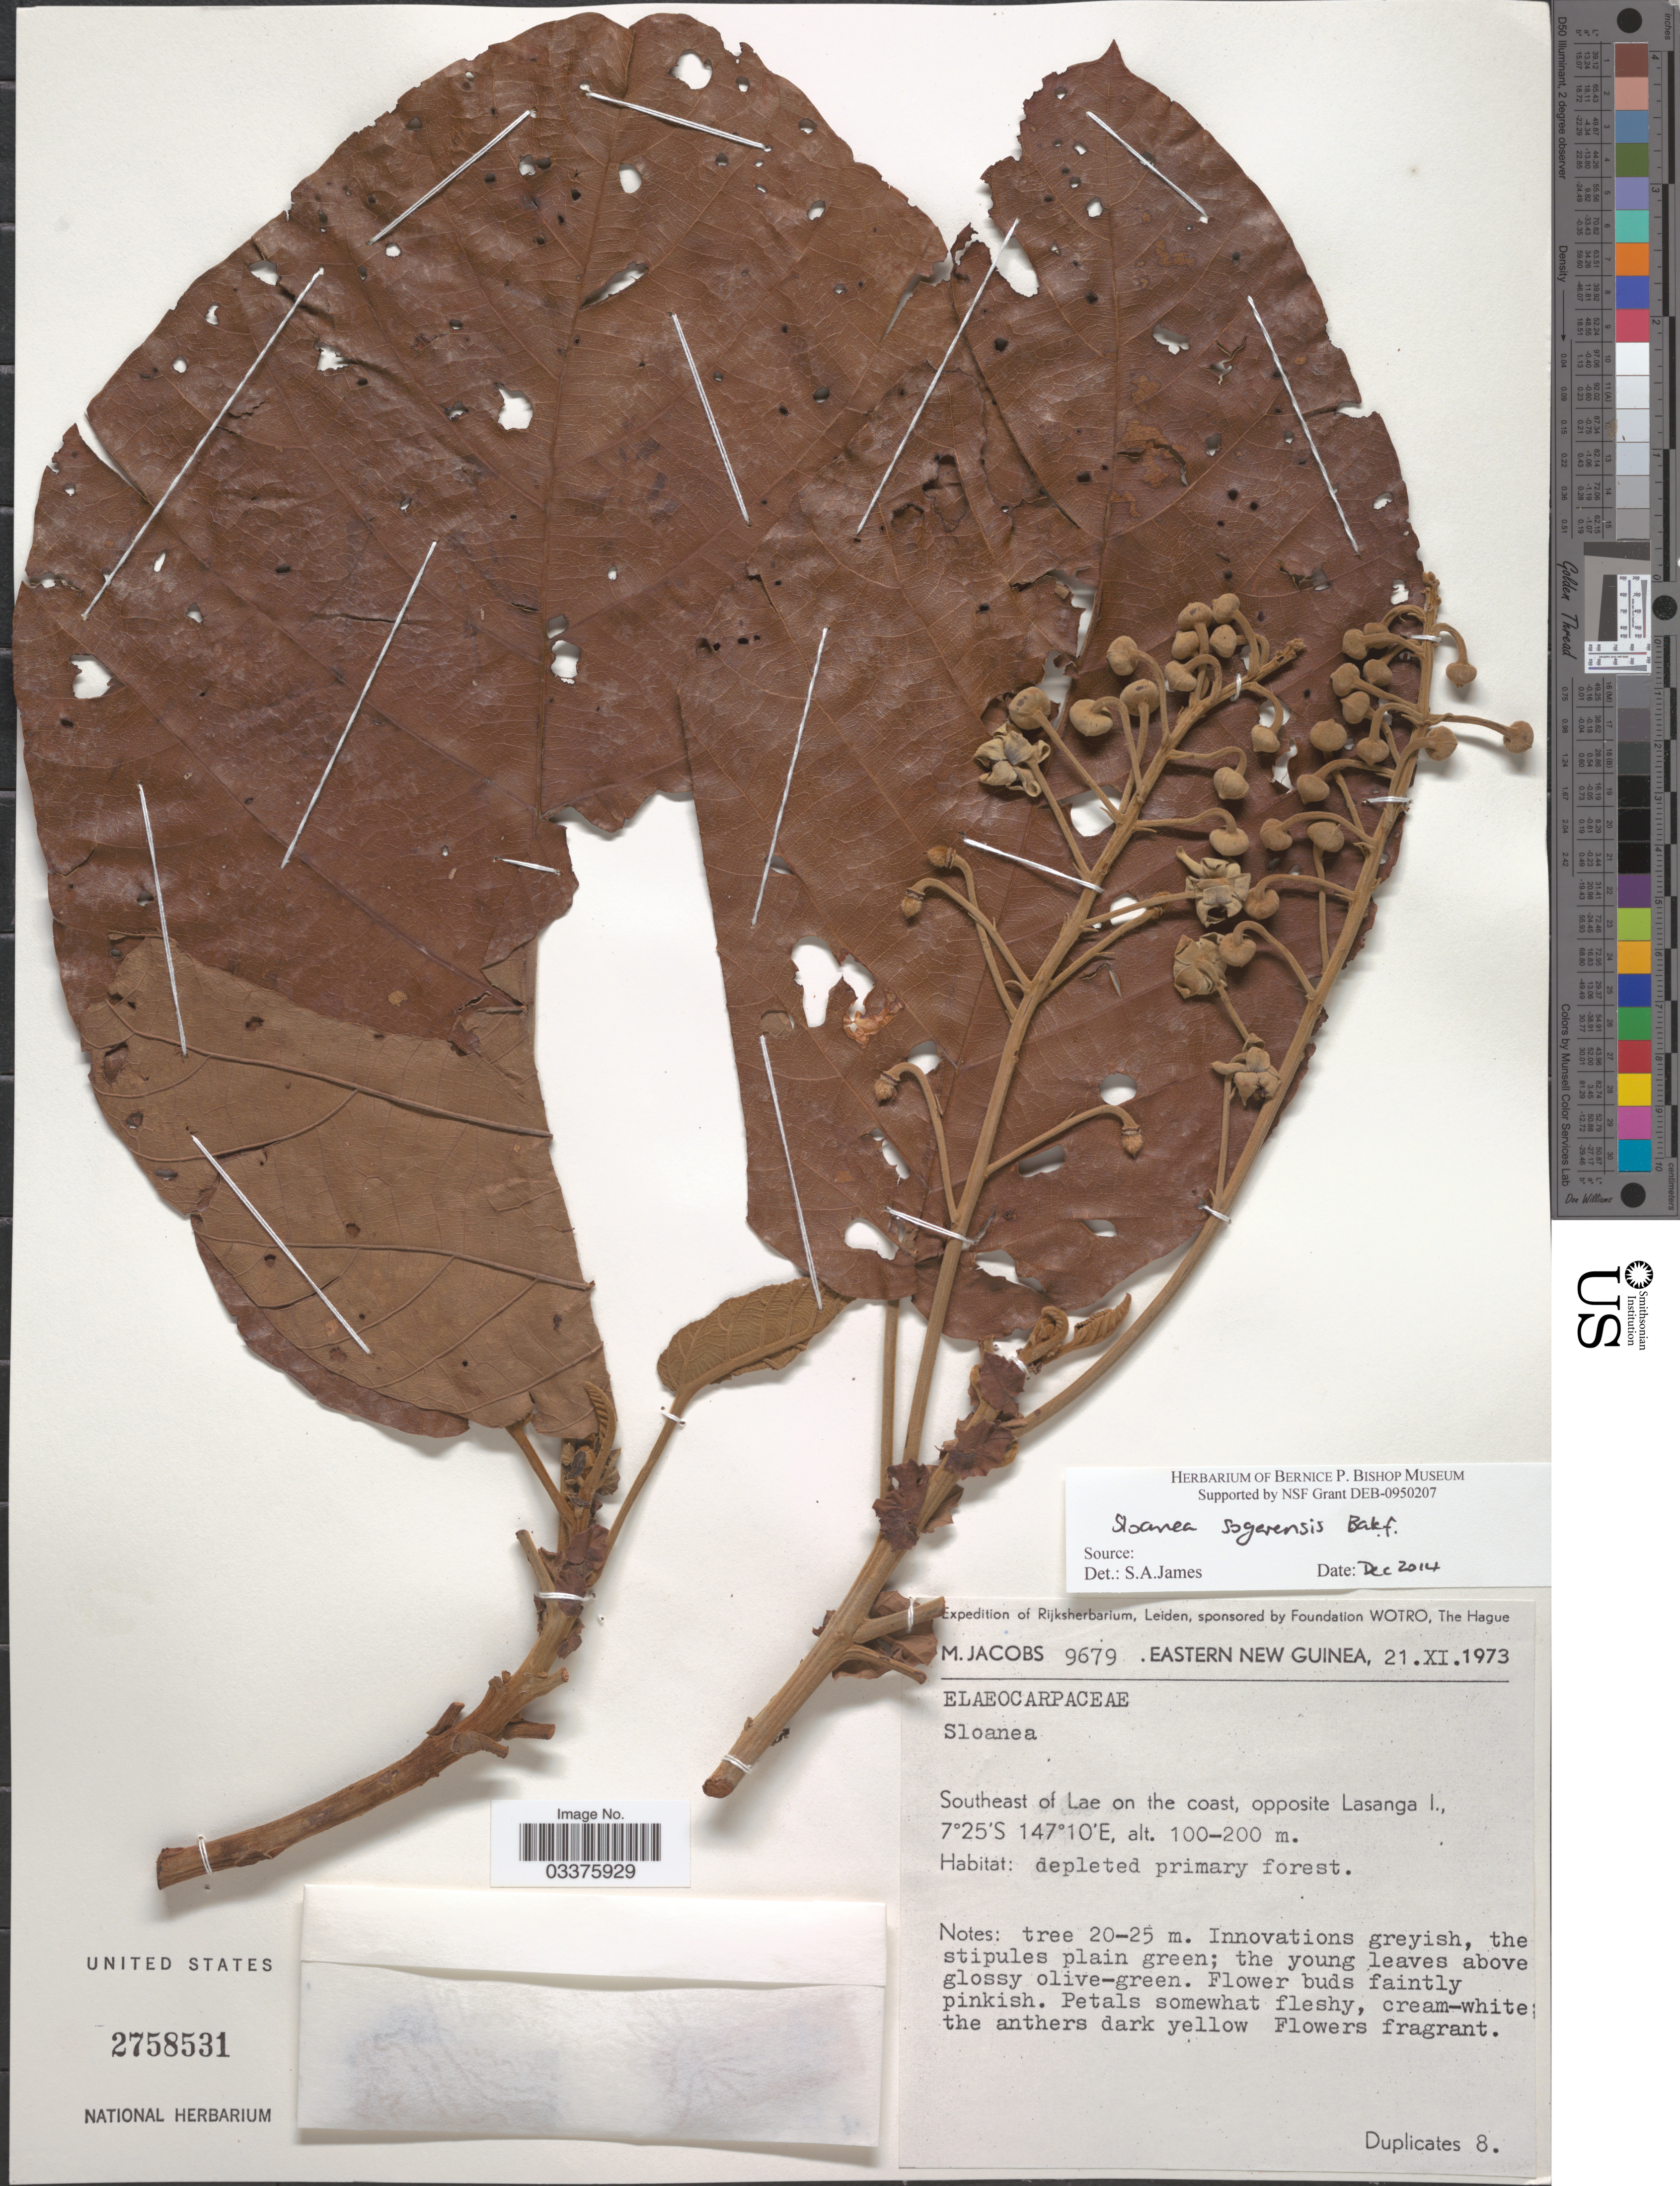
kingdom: Plantae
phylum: Tracheophyta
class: Magnoliopsida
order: Oxalidales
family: Elaeocarpaceae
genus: Sloanea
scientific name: Sloanea sogerensis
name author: Baker f.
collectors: M. Jacobs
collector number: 9679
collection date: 1973-11-21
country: Papua New Guinea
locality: Eastern New Guinea. Southeast of Lae on the coast, opposite Lasanga I.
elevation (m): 100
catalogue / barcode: US 2758531